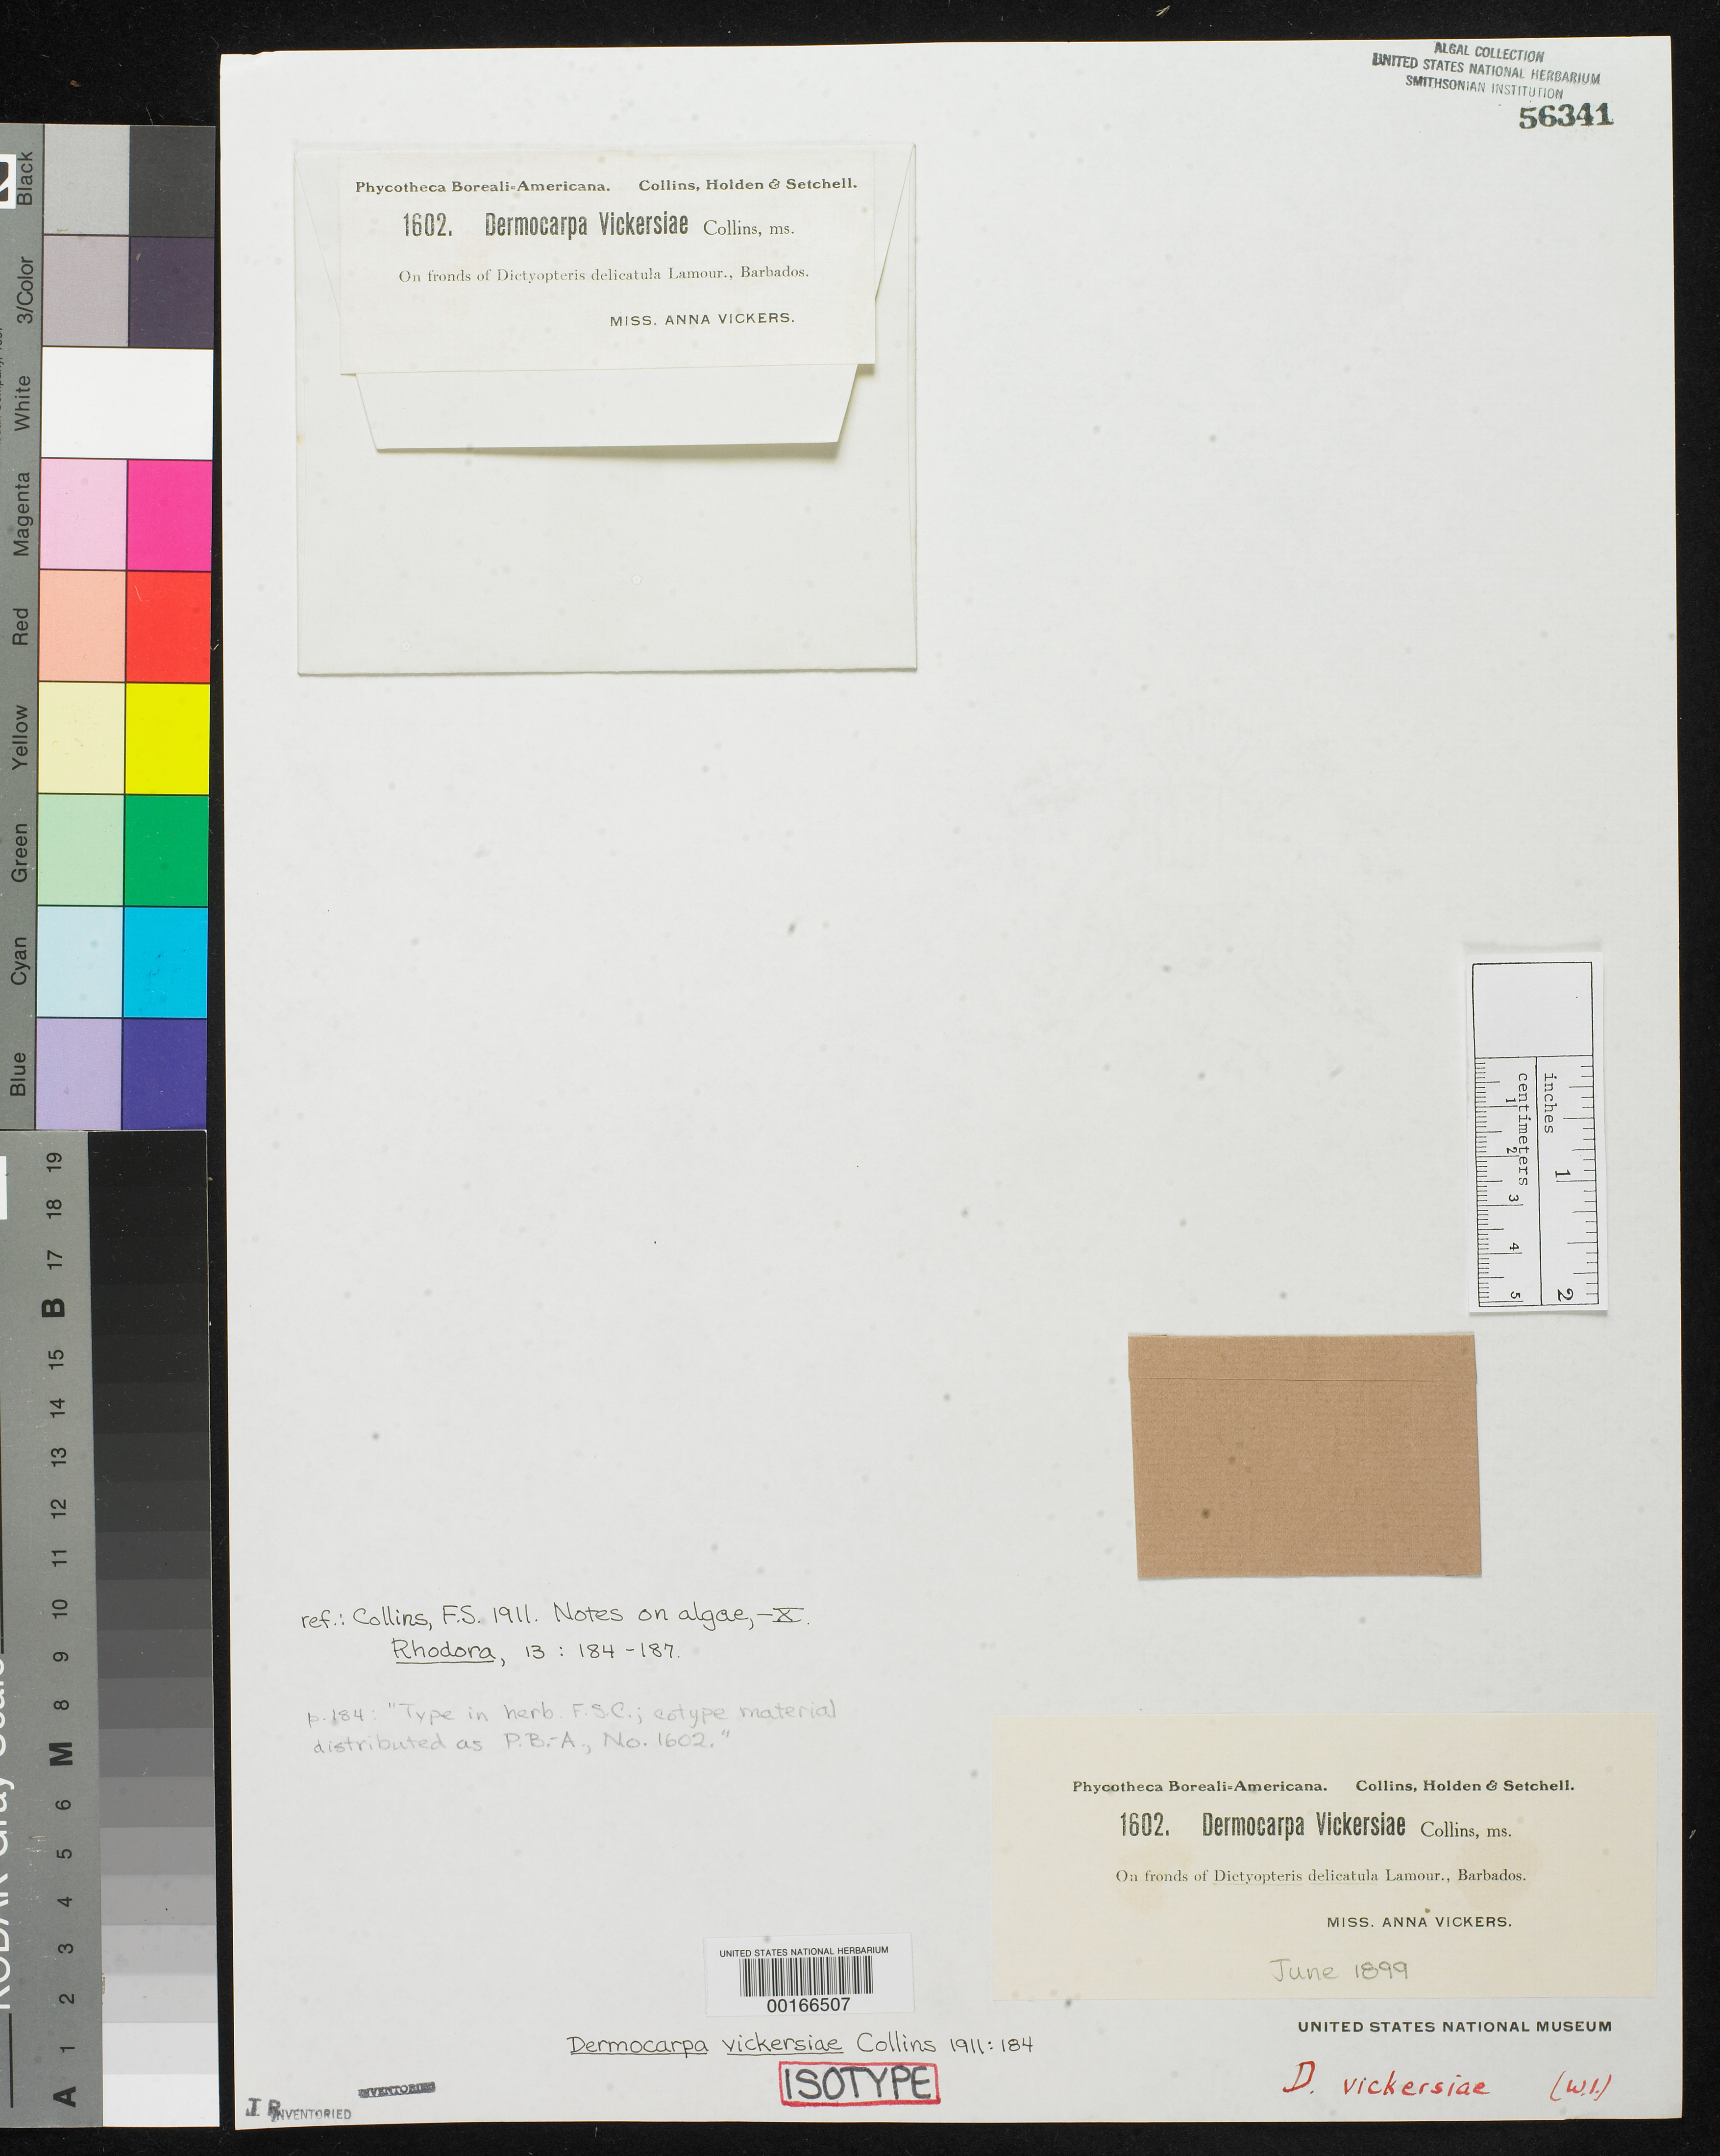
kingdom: Bacteria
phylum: Cyanobacteria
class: Cyanobacteriia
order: Cyanobacteriales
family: Dermocarpellaceae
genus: Dermocarpa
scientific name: Dermocarpa vickersiae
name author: Collins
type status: Isotype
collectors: A. Vickers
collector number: PB-A 1602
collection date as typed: Jun 1899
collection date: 1899-06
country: Barbados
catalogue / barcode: US 56341